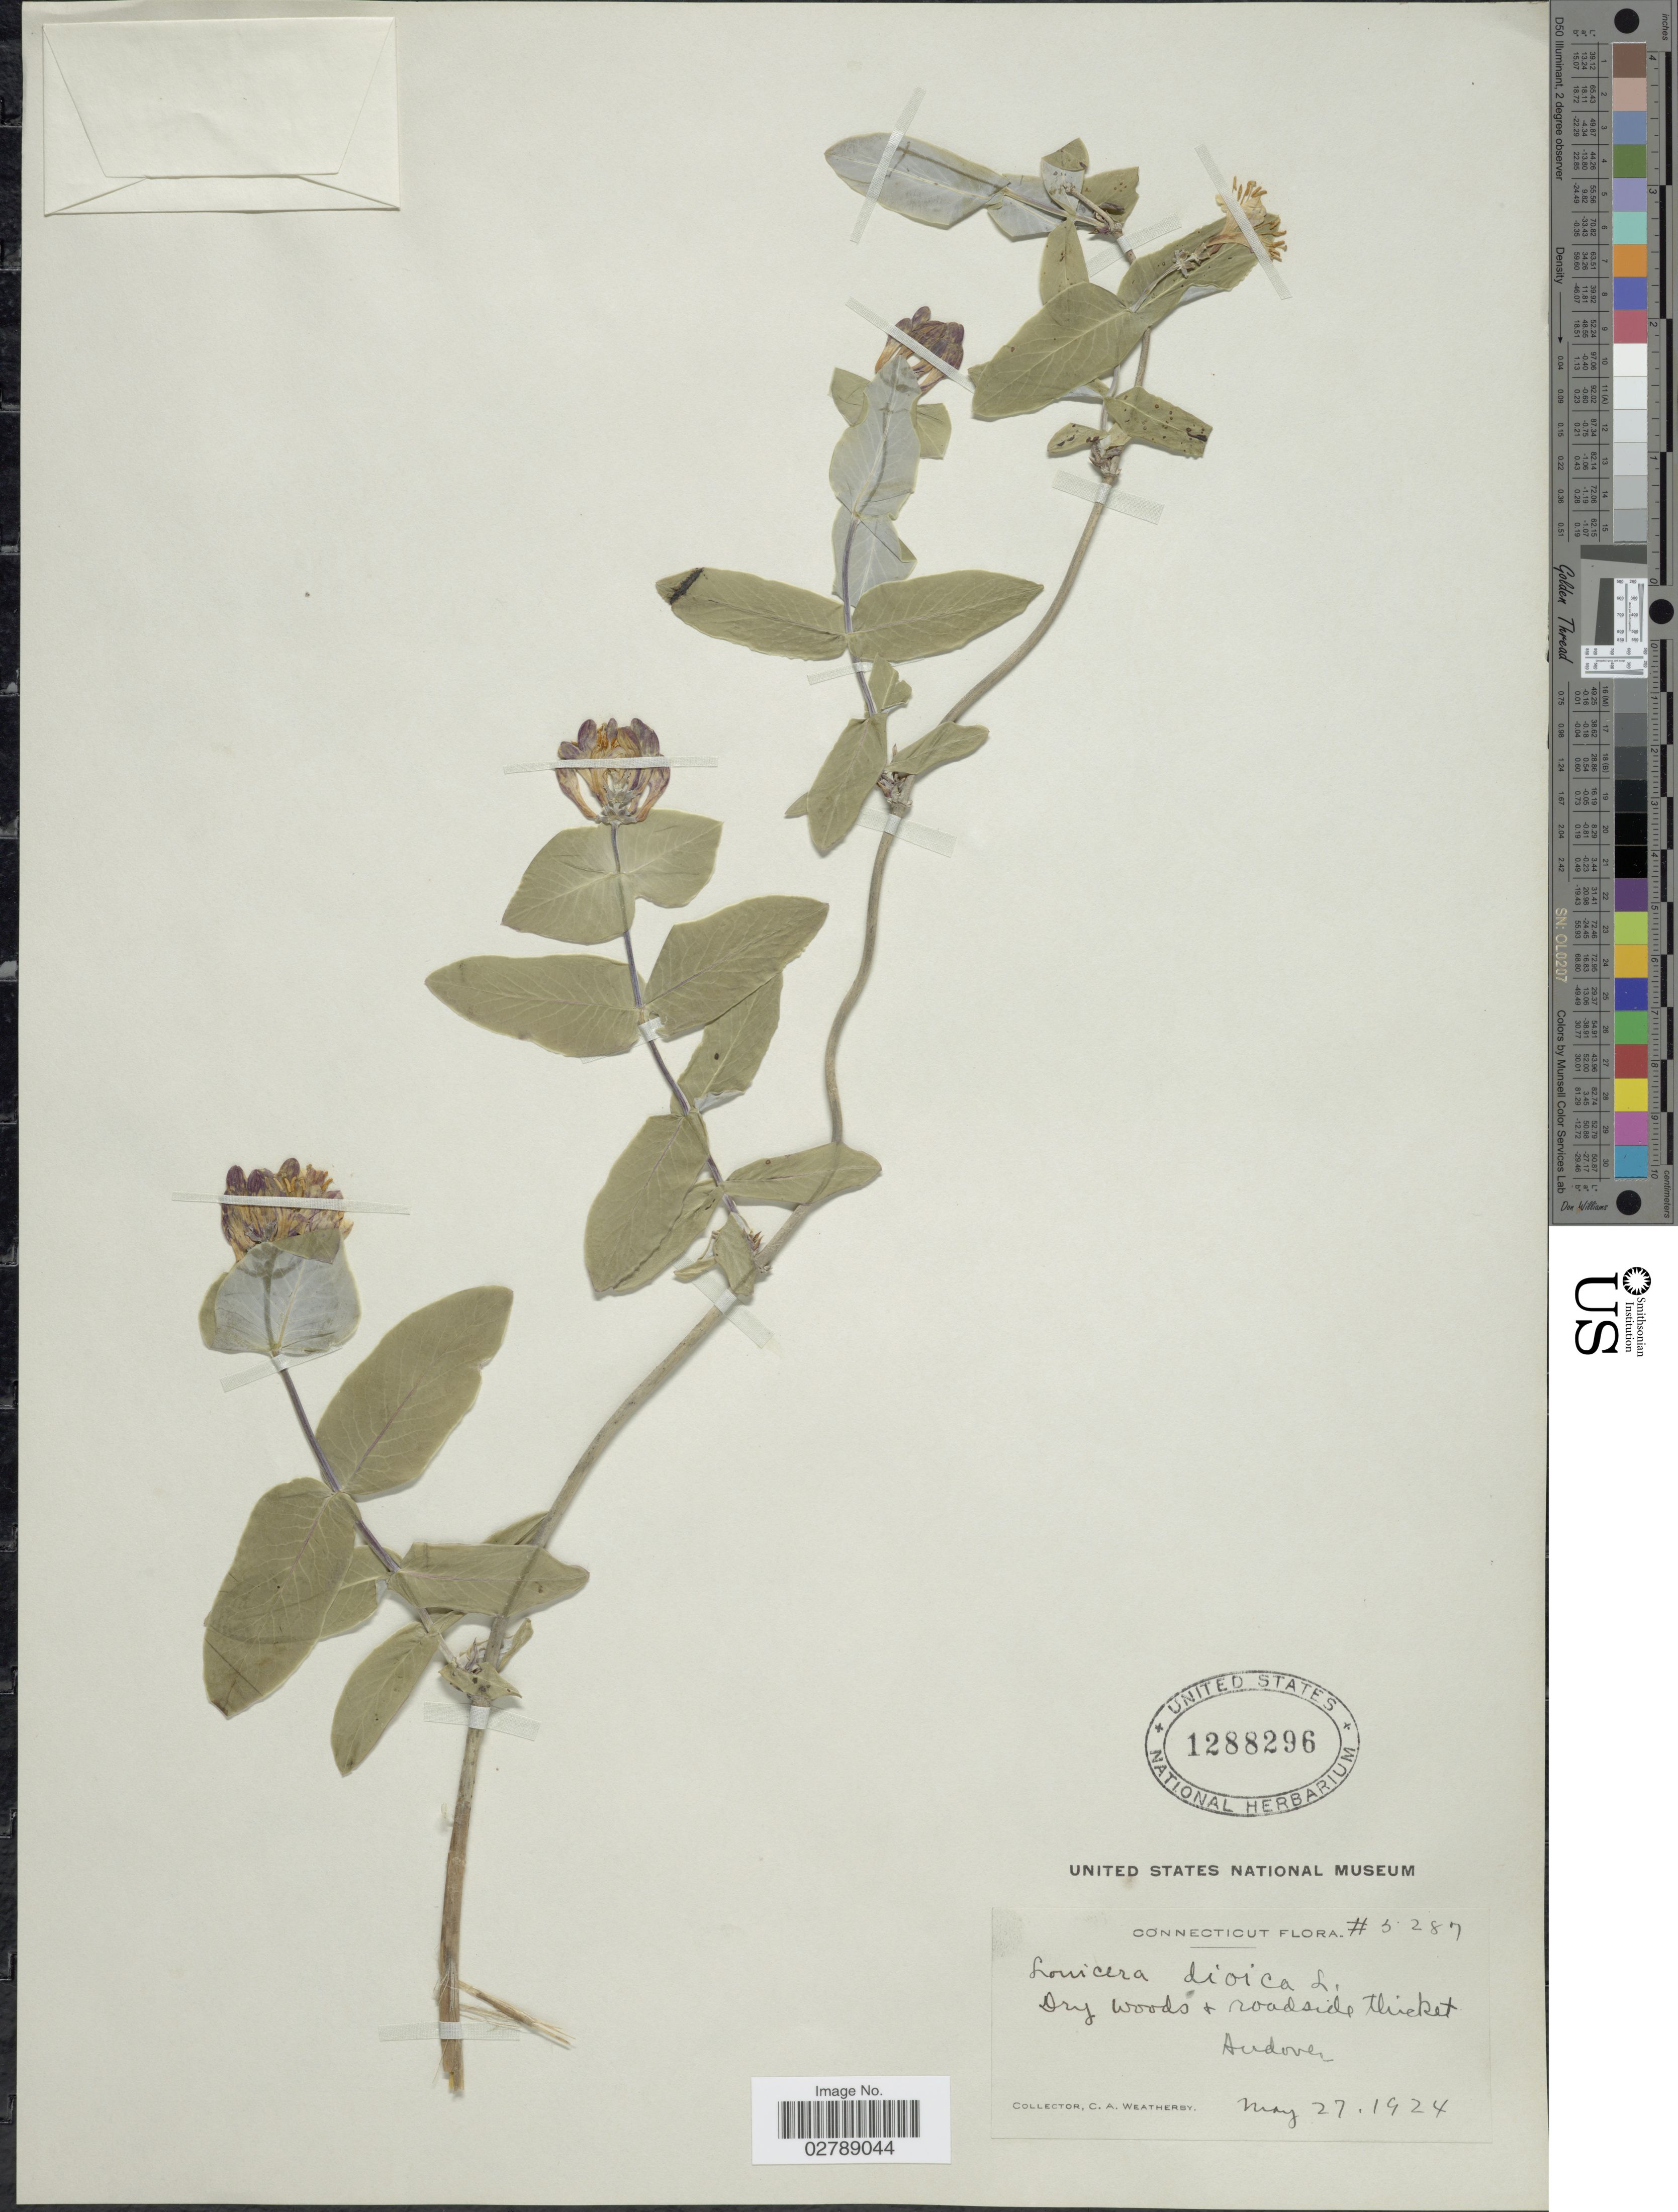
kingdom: Plantae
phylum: Tracheophyta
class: Magnoliopsida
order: Dipsacales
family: Caprifoliaceae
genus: Lonicera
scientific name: Lonicera dioica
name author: L.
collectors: C. A. Weatherby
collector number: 5287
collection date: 1924-05-27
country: United States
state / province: Connecticut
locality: Audover.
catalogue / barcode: US 1288296